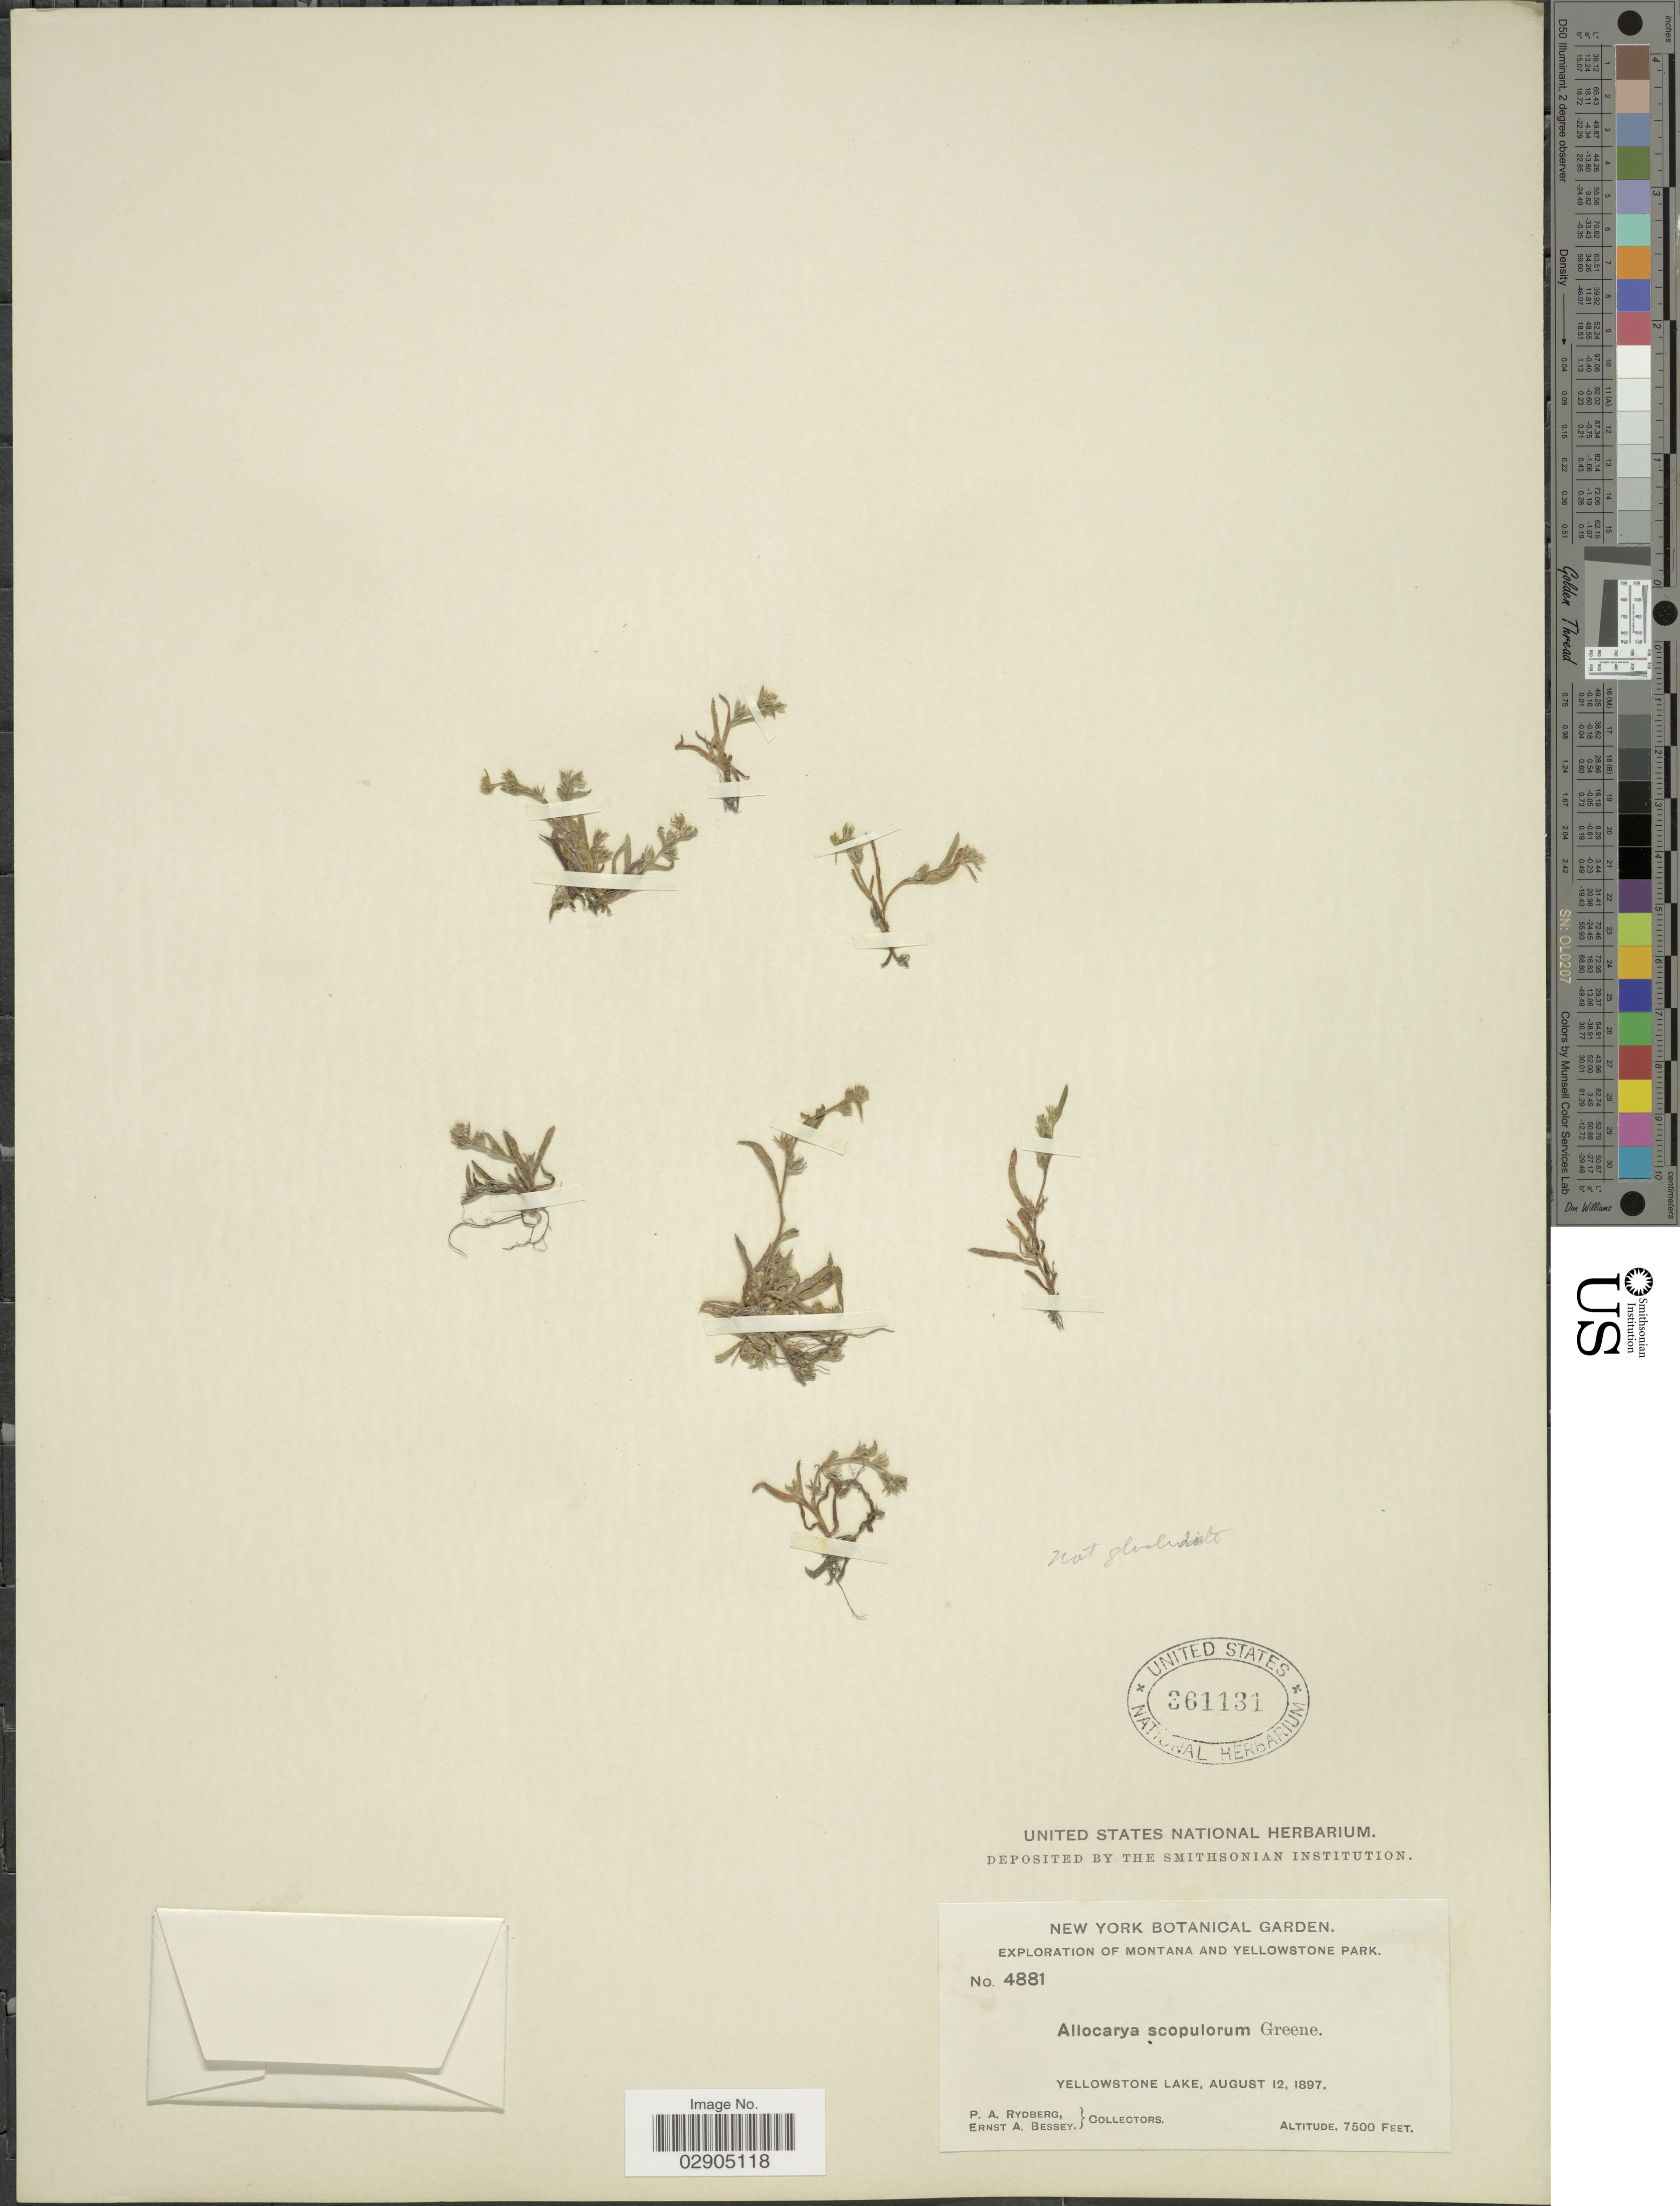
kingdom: Plantae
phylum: Tracheophyta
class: Magnoliopsida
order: Boraginales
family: Boraginaceae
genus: Allocarya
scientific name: Allocarya californica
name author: (Fisch. & C.A. Mey.) Greene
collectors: P. A. Rydberg & E. A. Bessey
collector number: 4881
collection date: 1897-08-12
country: United States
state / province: Montana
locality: Montana and Yellowstone Park. Yellowstone Lake.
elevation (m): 2286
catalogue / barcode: US 361131